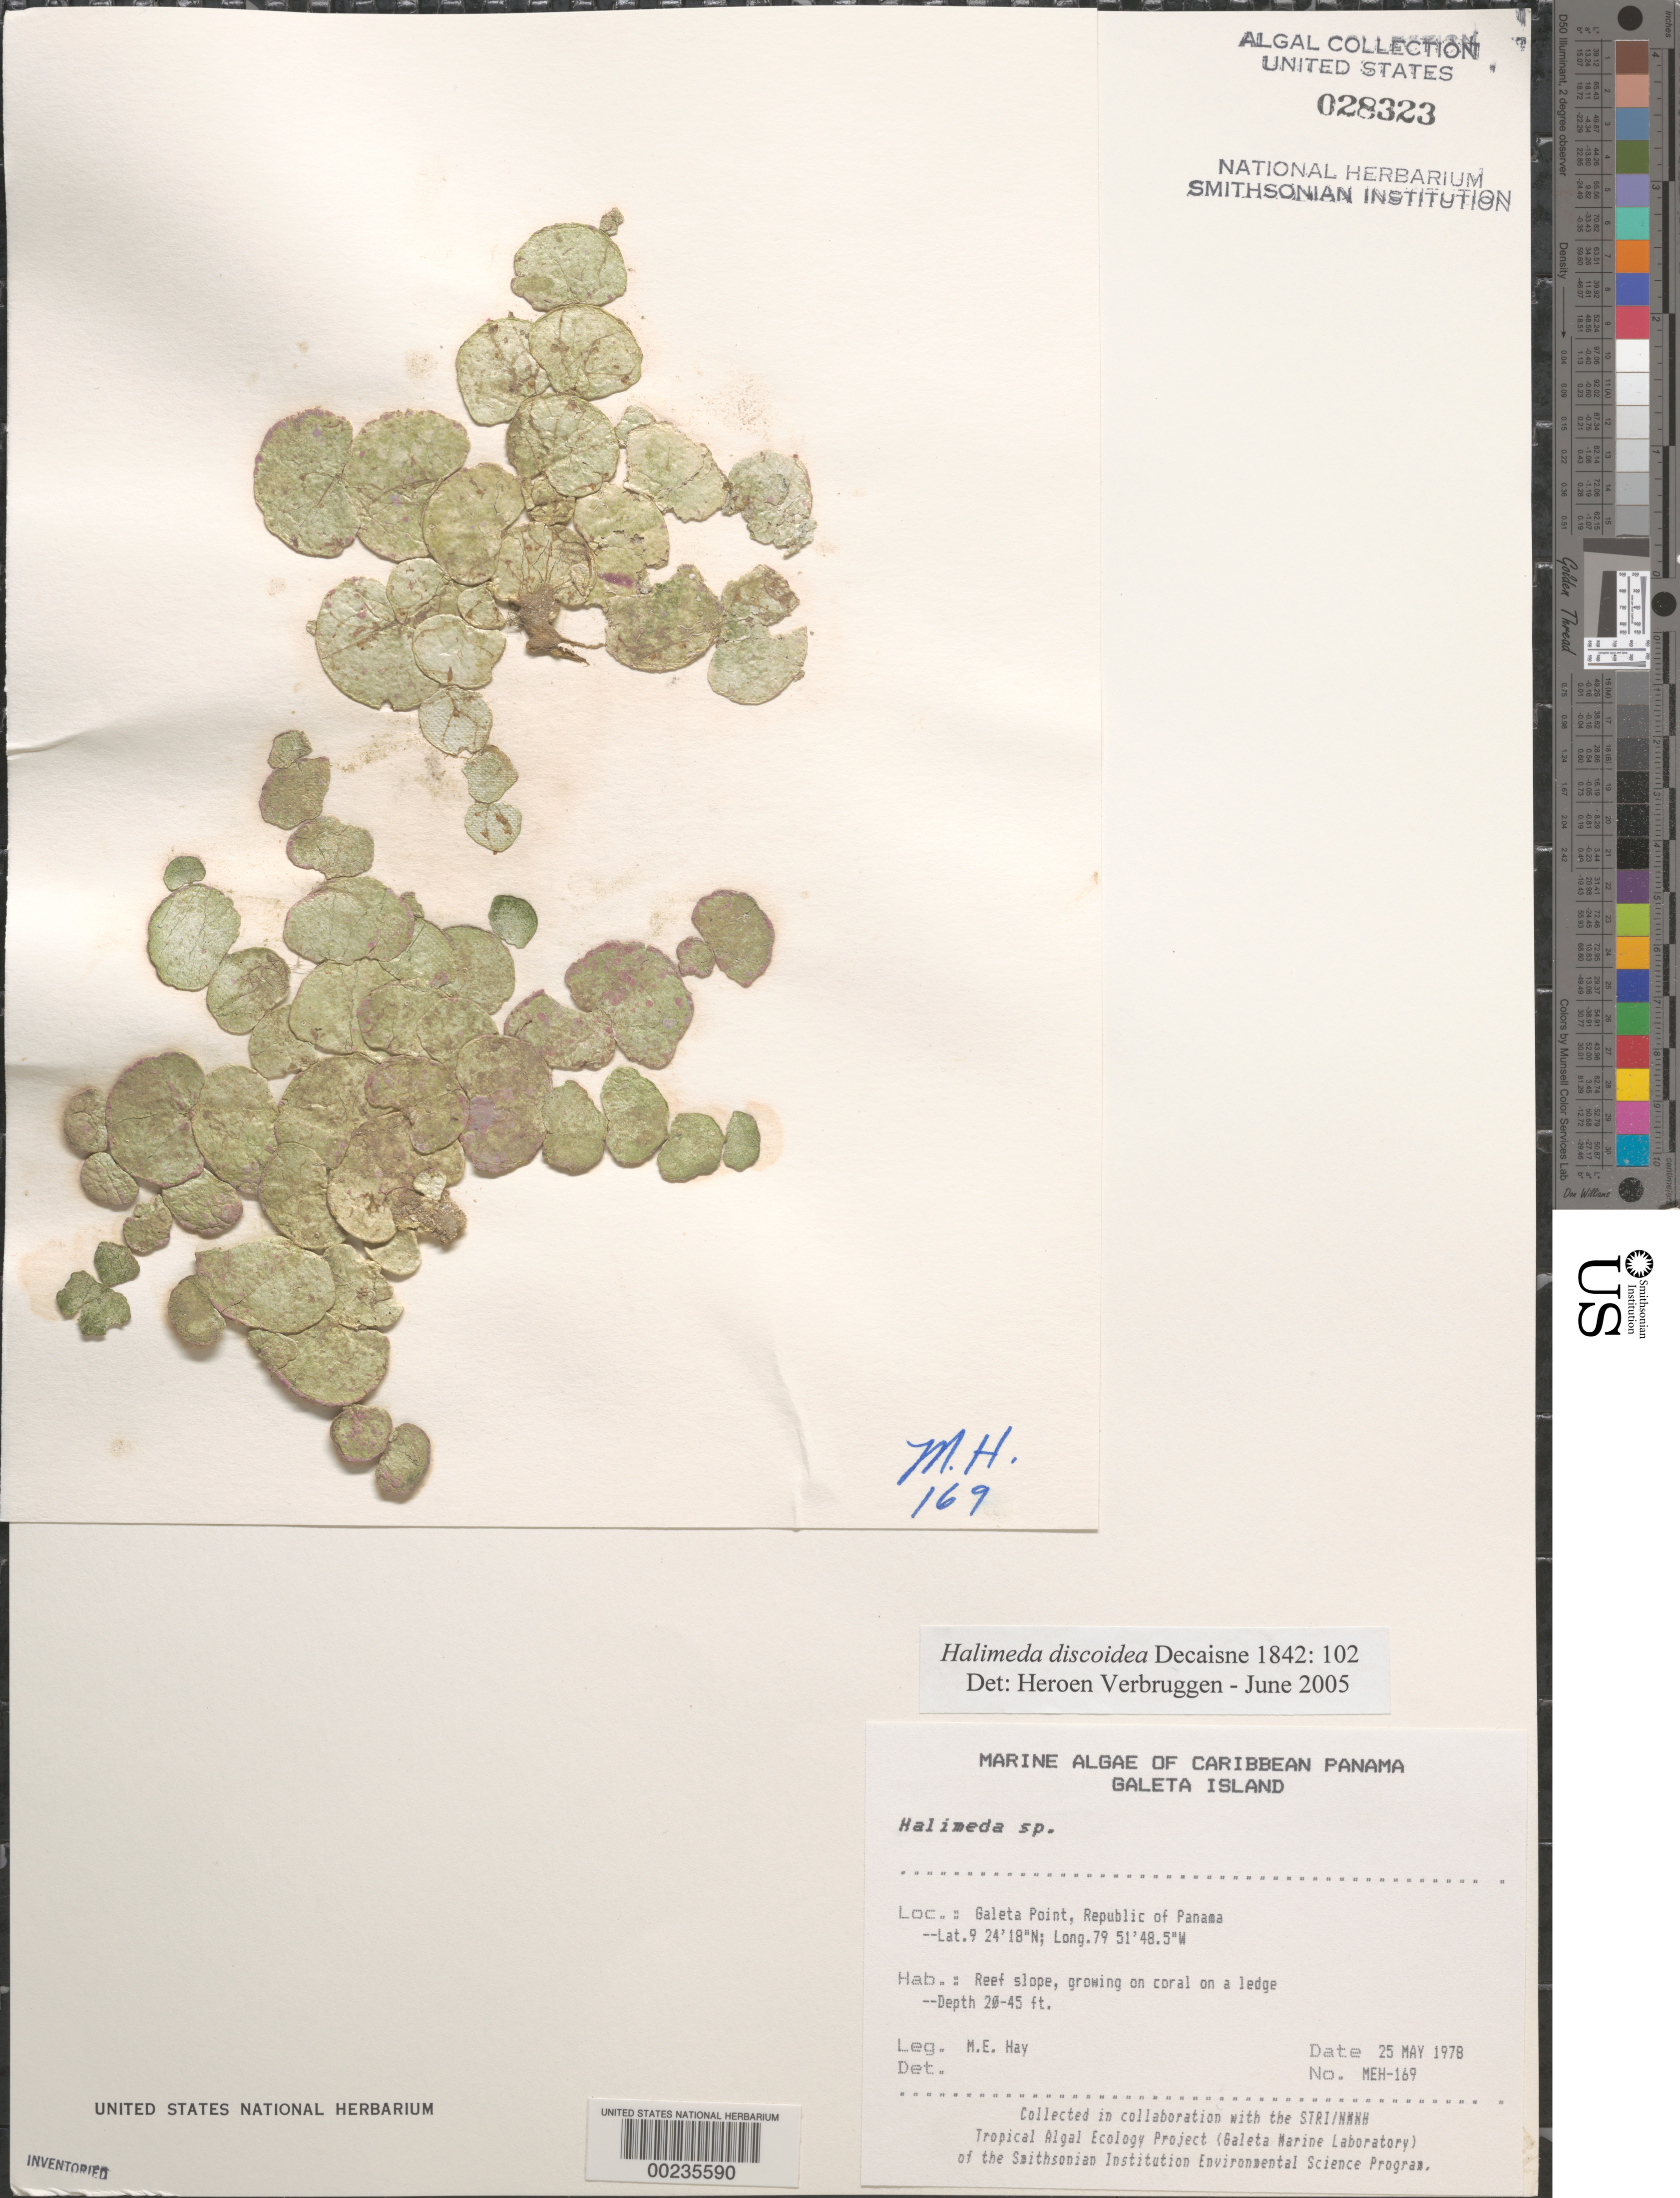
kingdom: Plantae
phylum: Chlorophyta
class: Ulvophyceae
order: Bryopsidales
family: Halimedaceae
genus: Halimeda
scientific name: Halimeda discoidea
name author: Decne.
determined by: Verbruggen, H.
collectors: M. E. Hay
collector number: MEH-169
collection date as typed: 25 May 1978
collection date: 1978-05-25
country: Panama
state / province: Colón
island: Galeta Island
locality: Galeta Point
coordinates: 9 24' 18" N, 79 51' 48.5" W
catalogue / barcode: US 28323